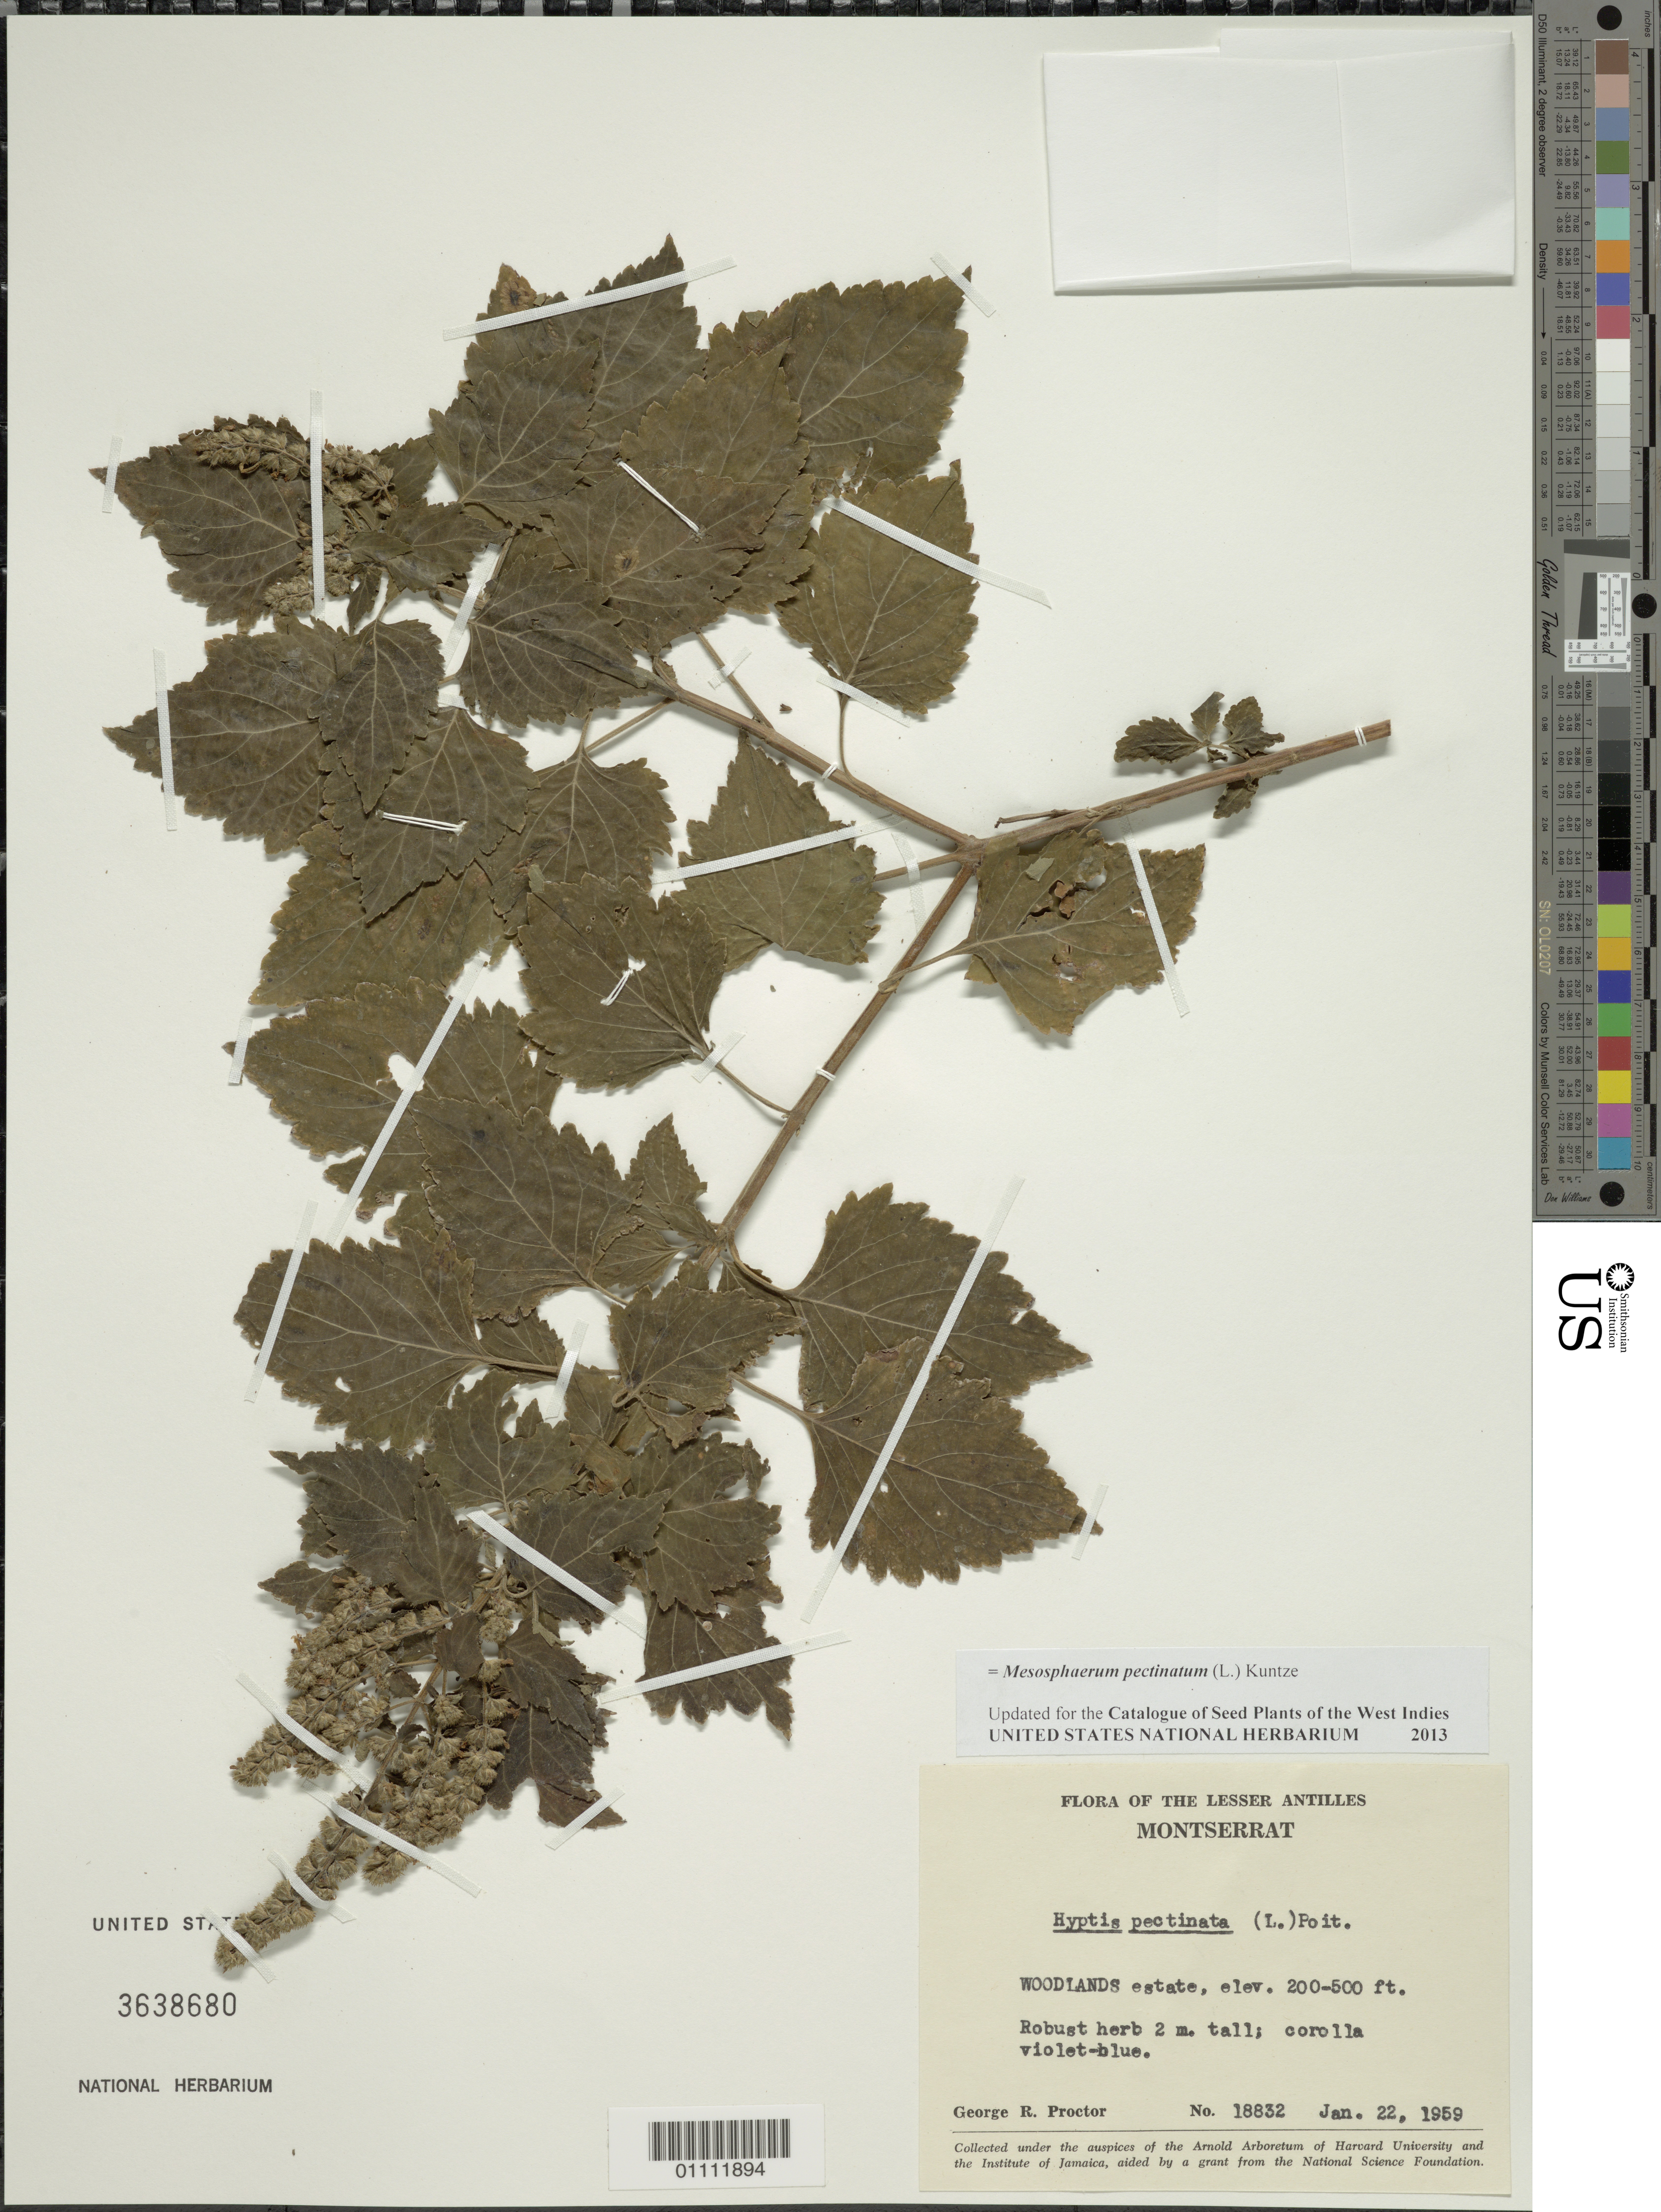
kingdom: Plantae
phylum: Tracheophyta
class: Magnoliopsida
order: Lamiales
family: Lamiaceae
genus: Mesosphaerum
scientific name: Mesosphaerum pectinatum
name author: (L.) Kuntze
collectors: G. R. Proctor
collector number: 18832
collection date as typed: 22 Jan 1959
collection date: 1959-01-22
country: Montserrat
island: Montserrat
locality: Woodlands Estate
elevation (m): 61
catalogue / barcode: US 3638680